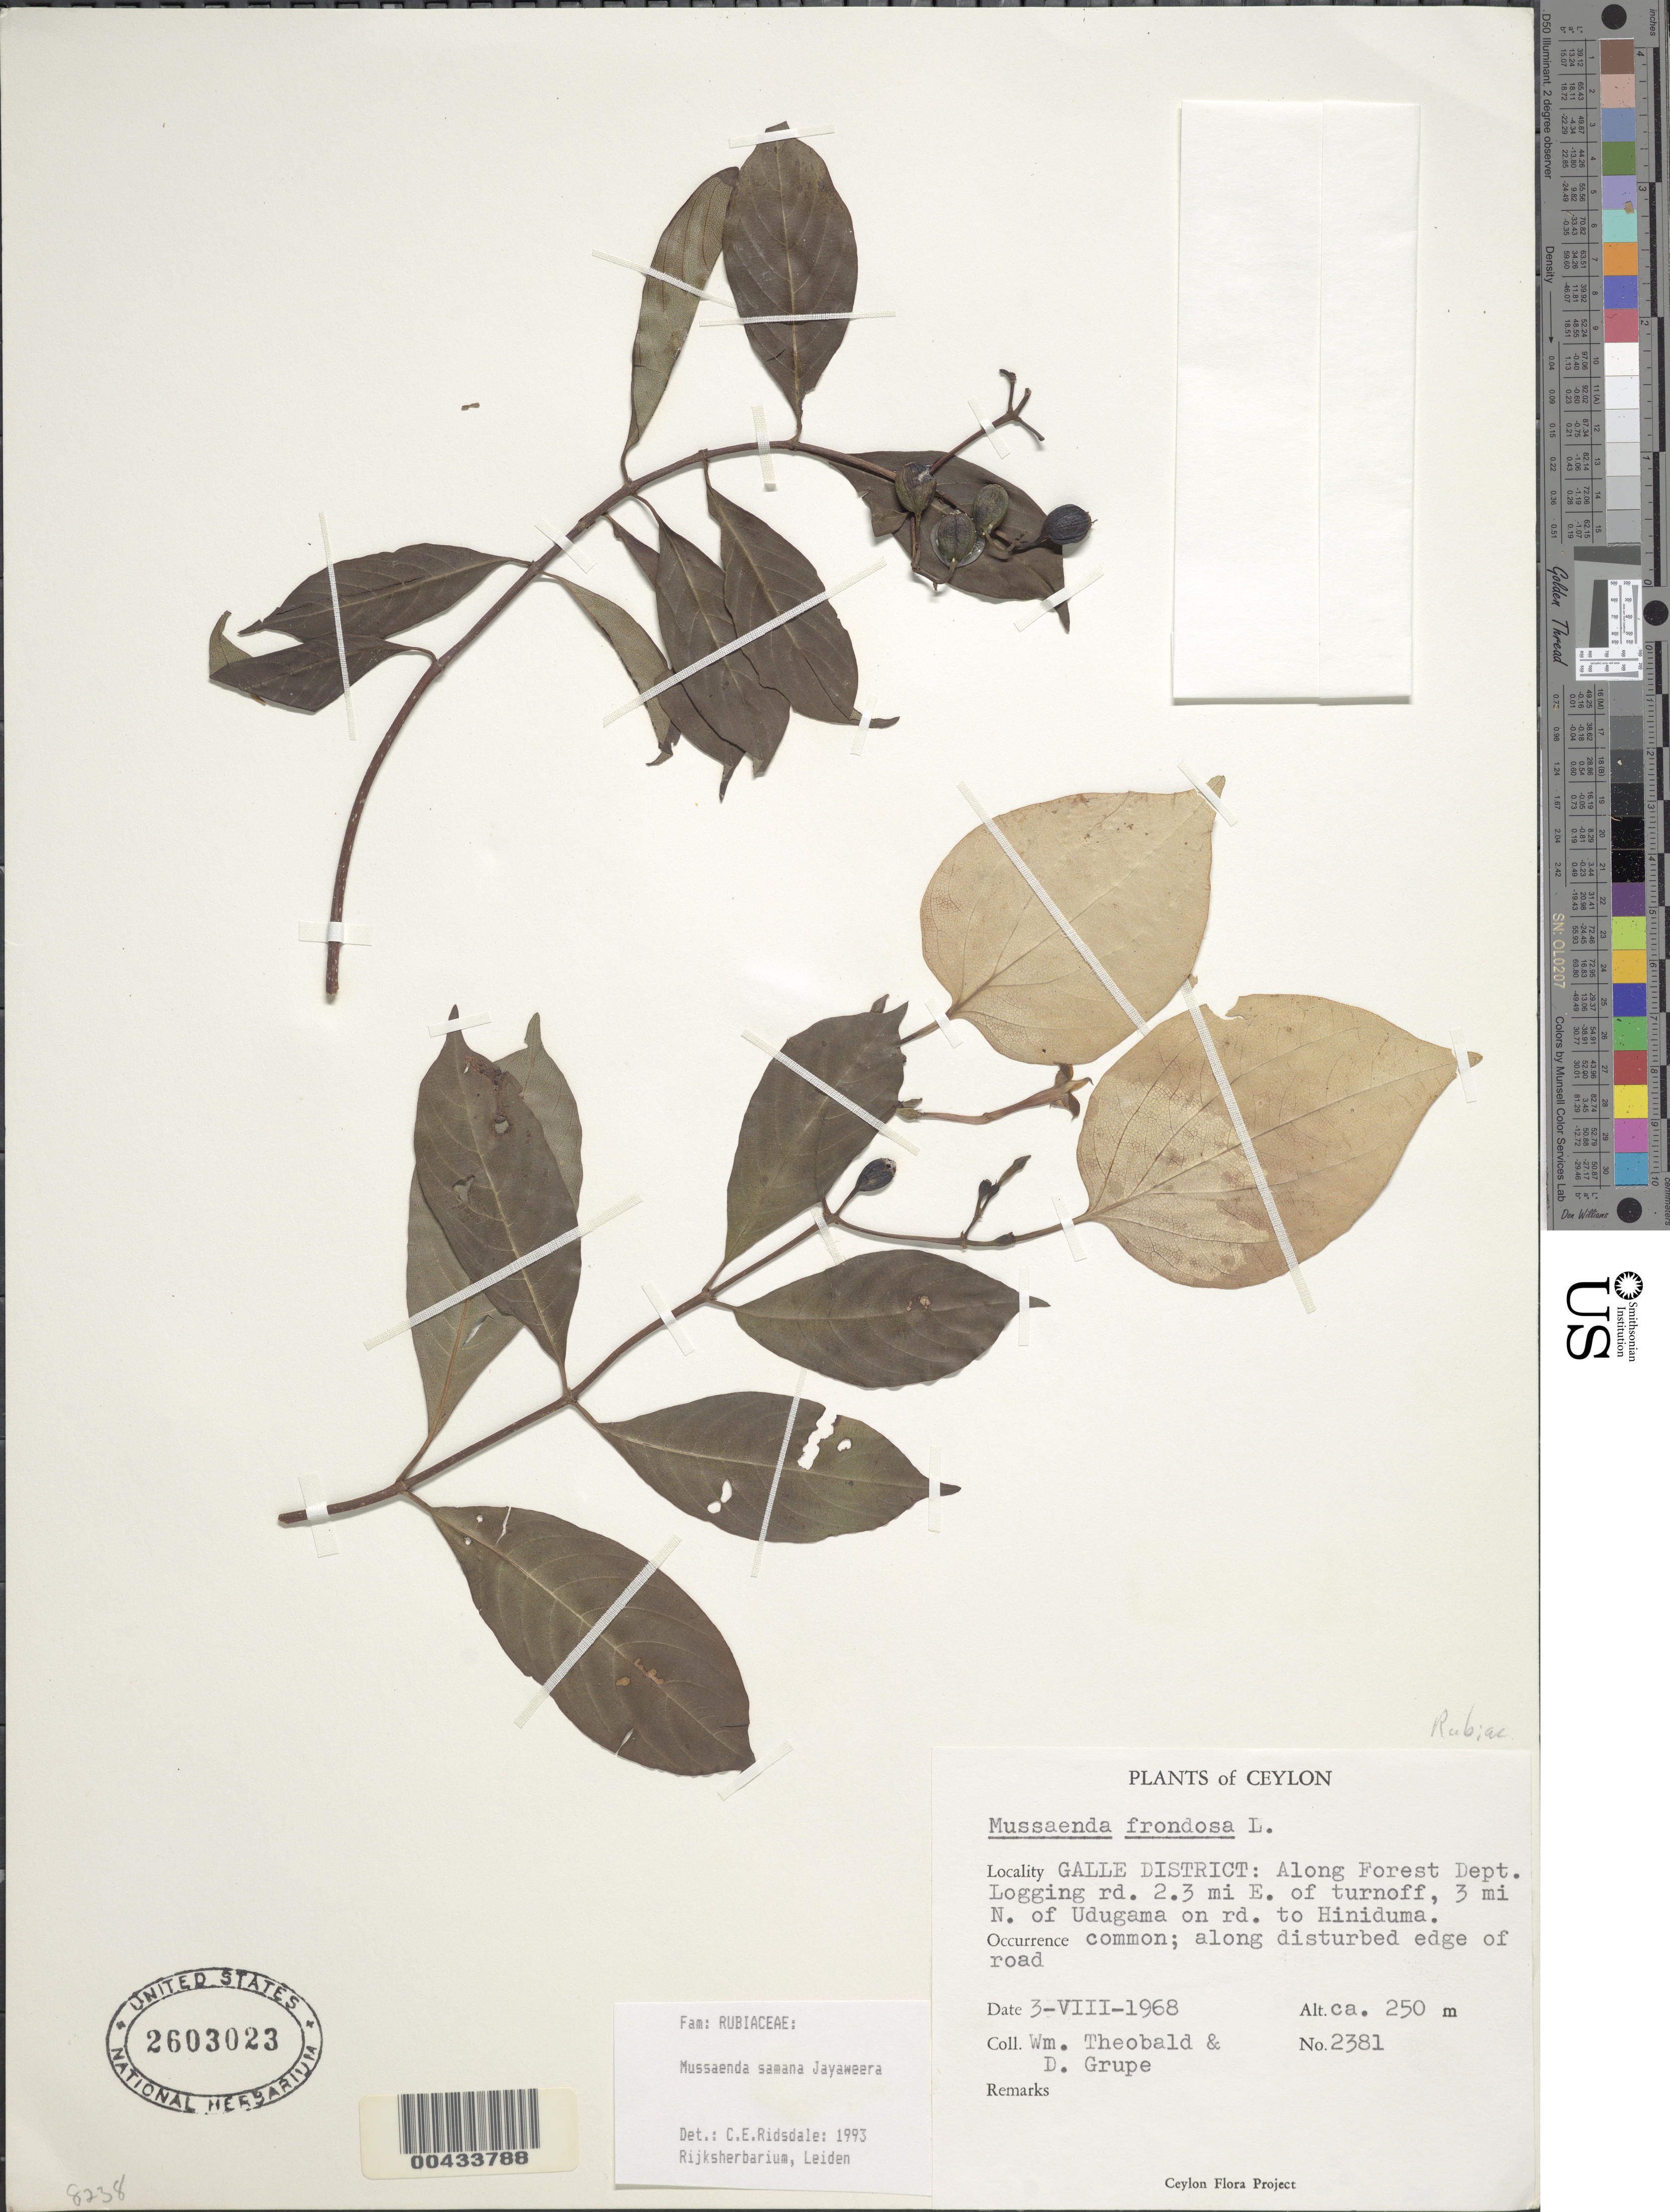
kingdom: Plantae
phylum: Tracheophyta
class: Magnoliopsida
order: Gentianales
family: Rubiaceae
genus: Mussaenda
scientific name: Mussaenda samana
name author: Jayaweera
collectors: W. Theobald & D. Grupe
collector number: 2381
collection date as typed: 03 Aug 1968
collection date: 1968-08-03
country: Sri Lanka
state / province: Southern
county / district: Galle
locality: Along Forest Dept. logging rd, 2.3 mi E of turnoff, 3 mi N of Udugama on rd to Hiniduma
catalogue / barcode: US 2603023